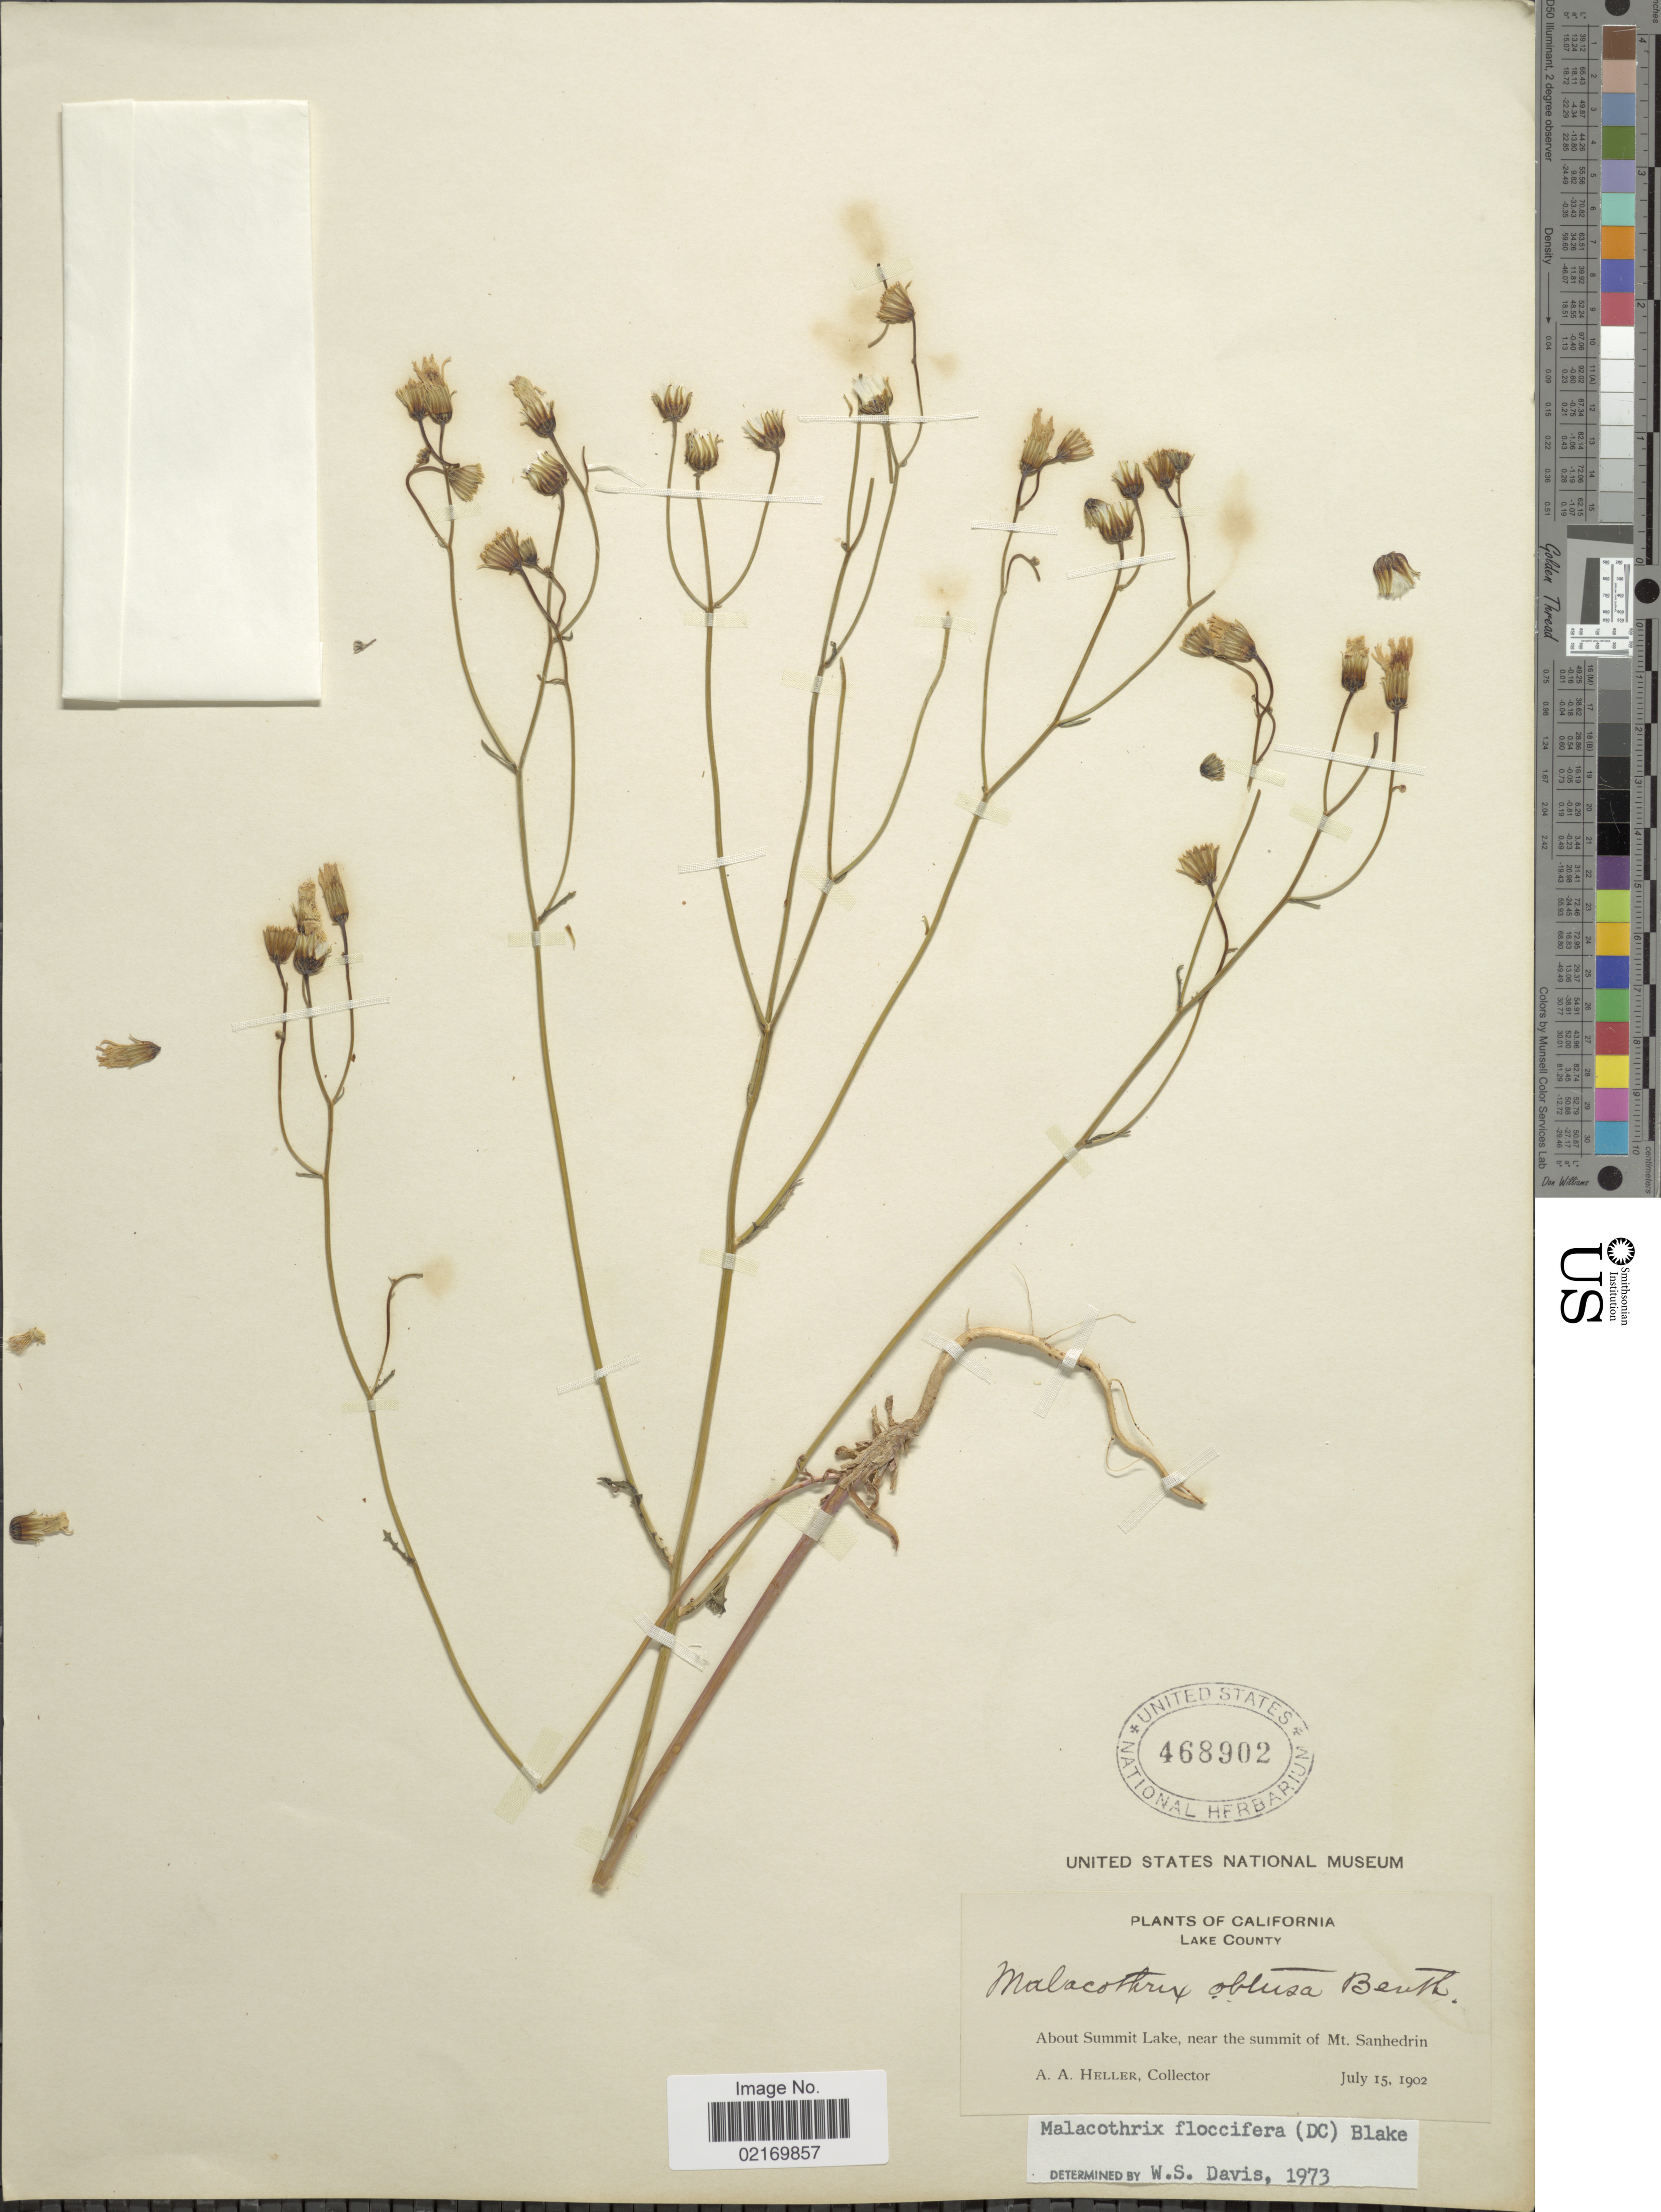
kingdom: Plantae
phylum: Tracheophyta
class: Magnoliopsida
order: Asterales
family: Asteraceae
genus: Malacothrix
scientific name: Malacothrix floccifera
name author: (DC.) S.F. Blake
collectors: A. A. Heller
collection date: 1902-07-15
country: United States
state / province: California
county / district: Lake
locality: Lake County, about Summit Lake, near the summit of Mt. Sanhedrin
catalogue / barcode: US 468902